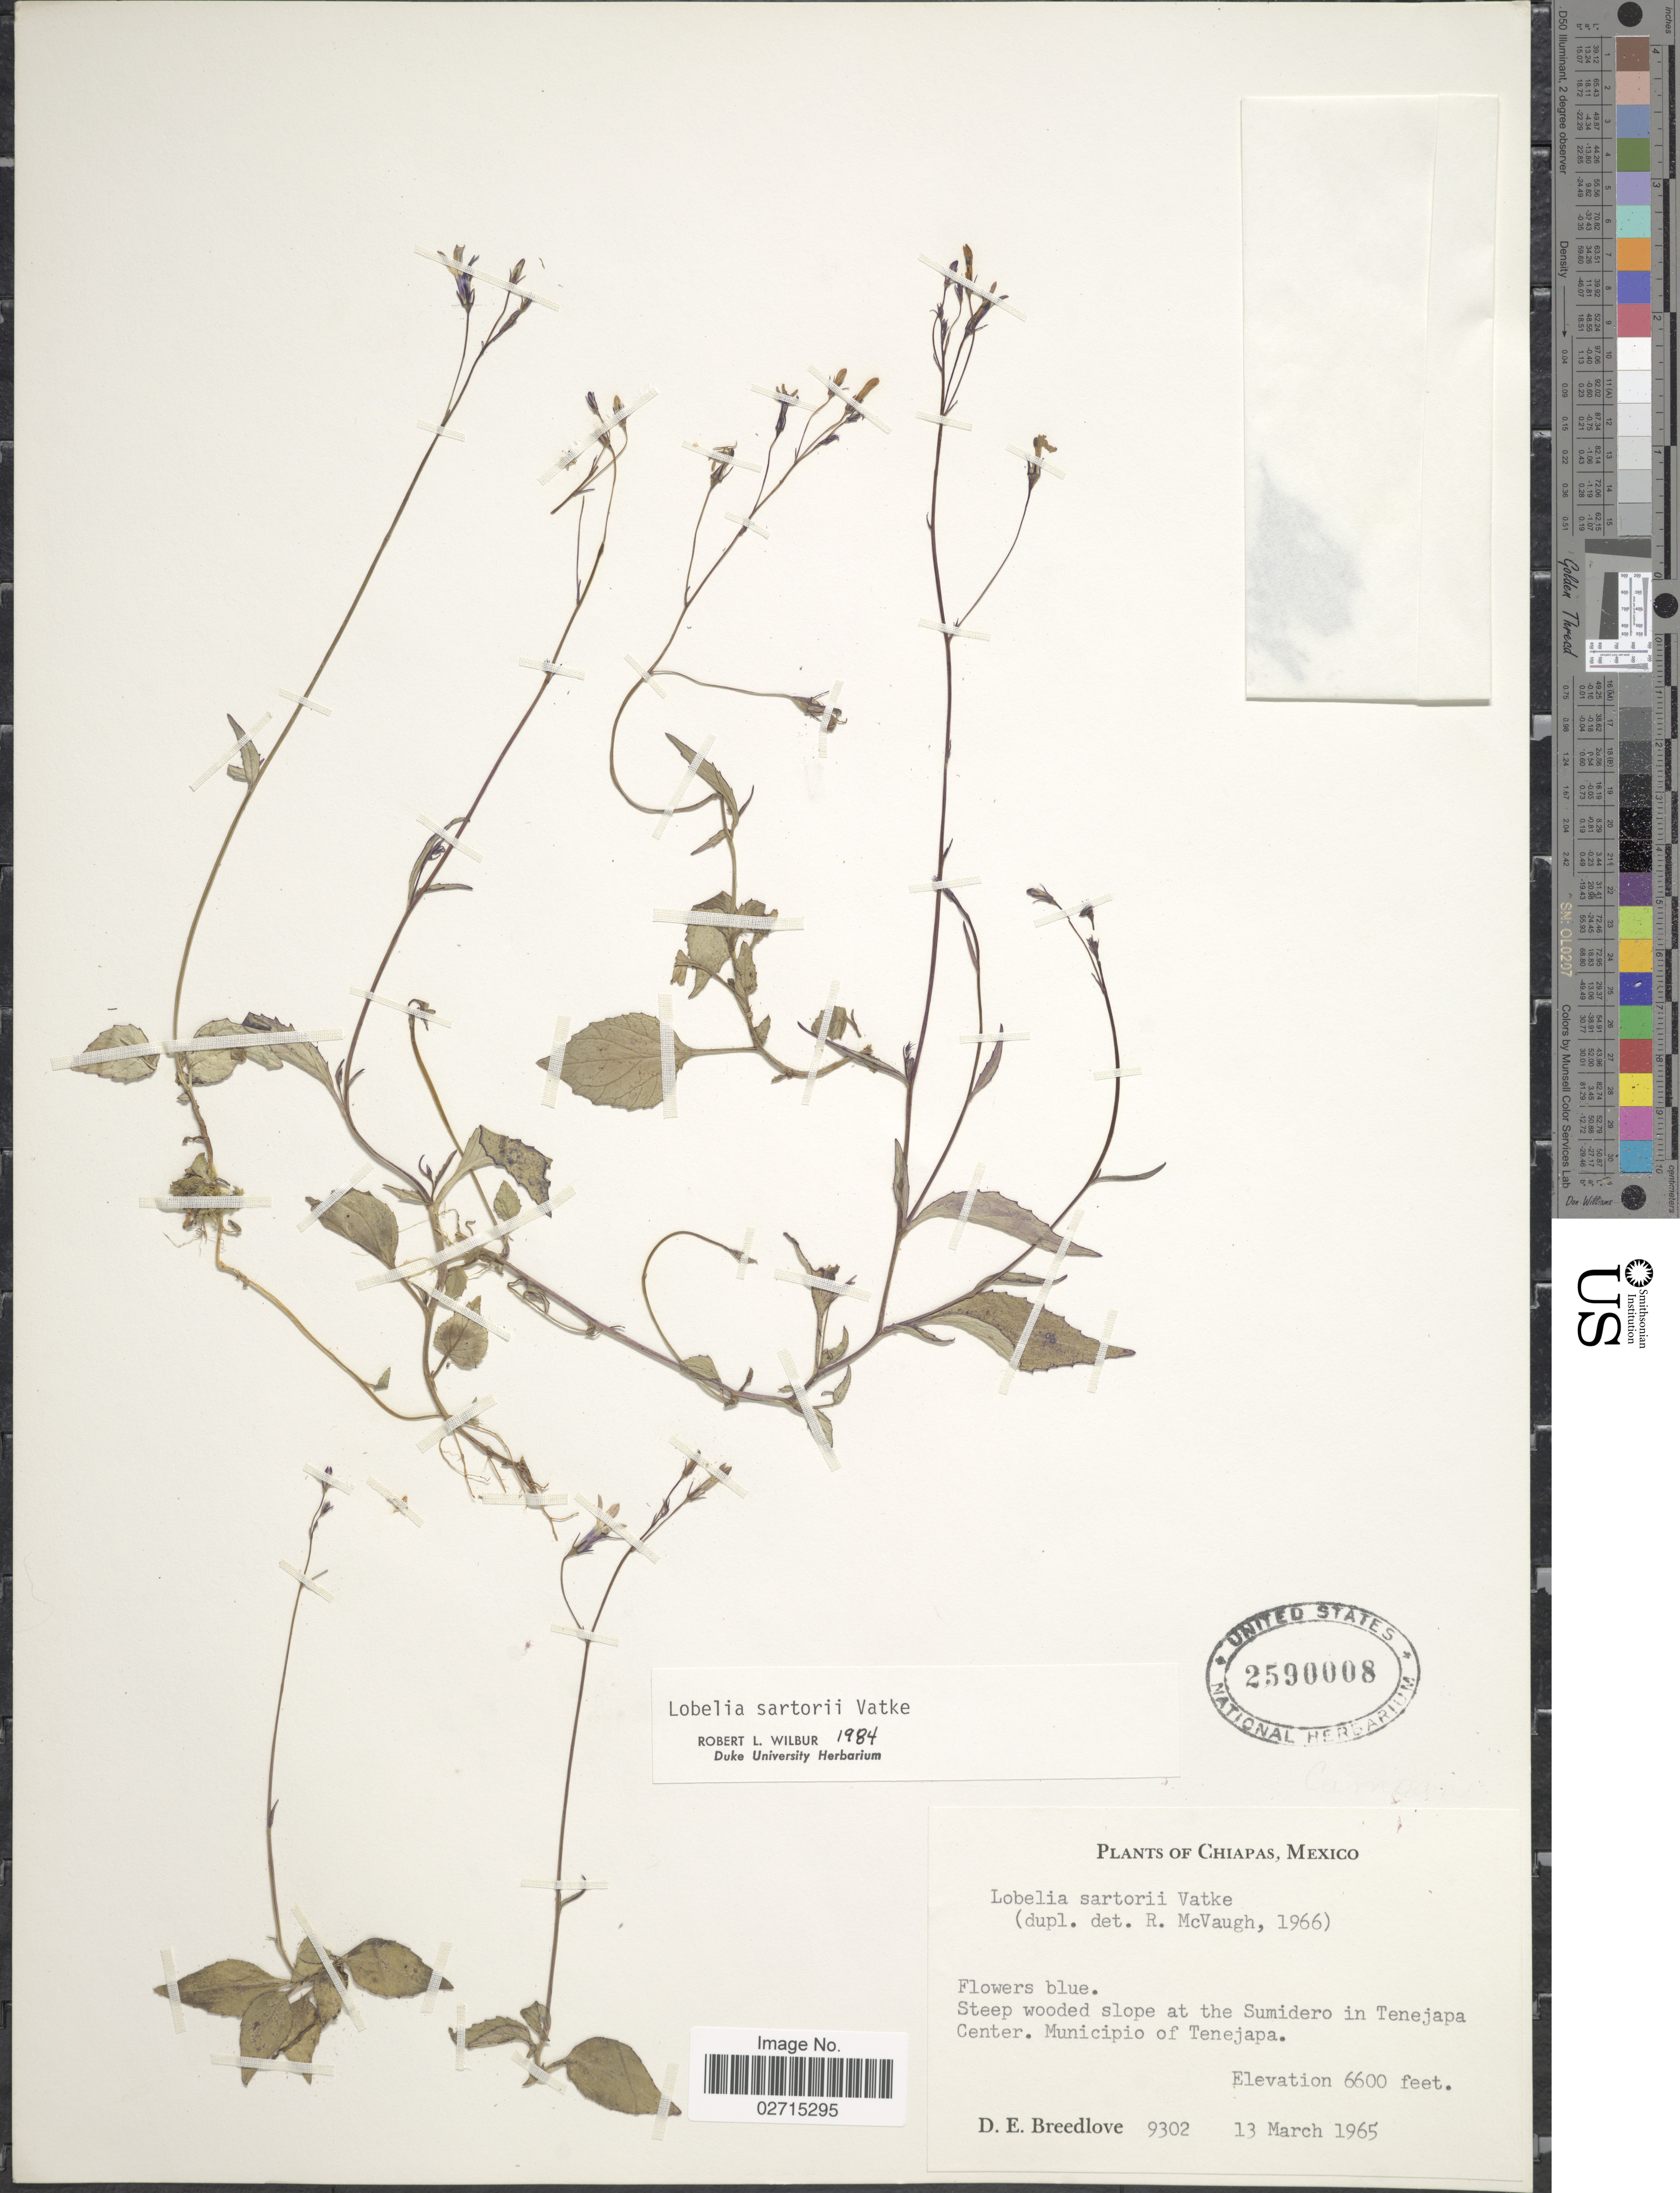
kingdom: Plantae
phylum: Tracheophyta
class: Magnoliopsida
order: Asterales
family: Campanulaceae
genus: Lobelia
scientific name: Lobelia sartorii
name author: Vatke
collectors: D. E. Breedlove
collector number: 9302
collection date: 1965-03-13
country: Mexico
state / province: Chiapas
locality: Steep wooded slope at the Sumidero in Tenejapa center. Municipio of Tenejapa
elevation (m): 2012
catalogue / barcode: US 2590008